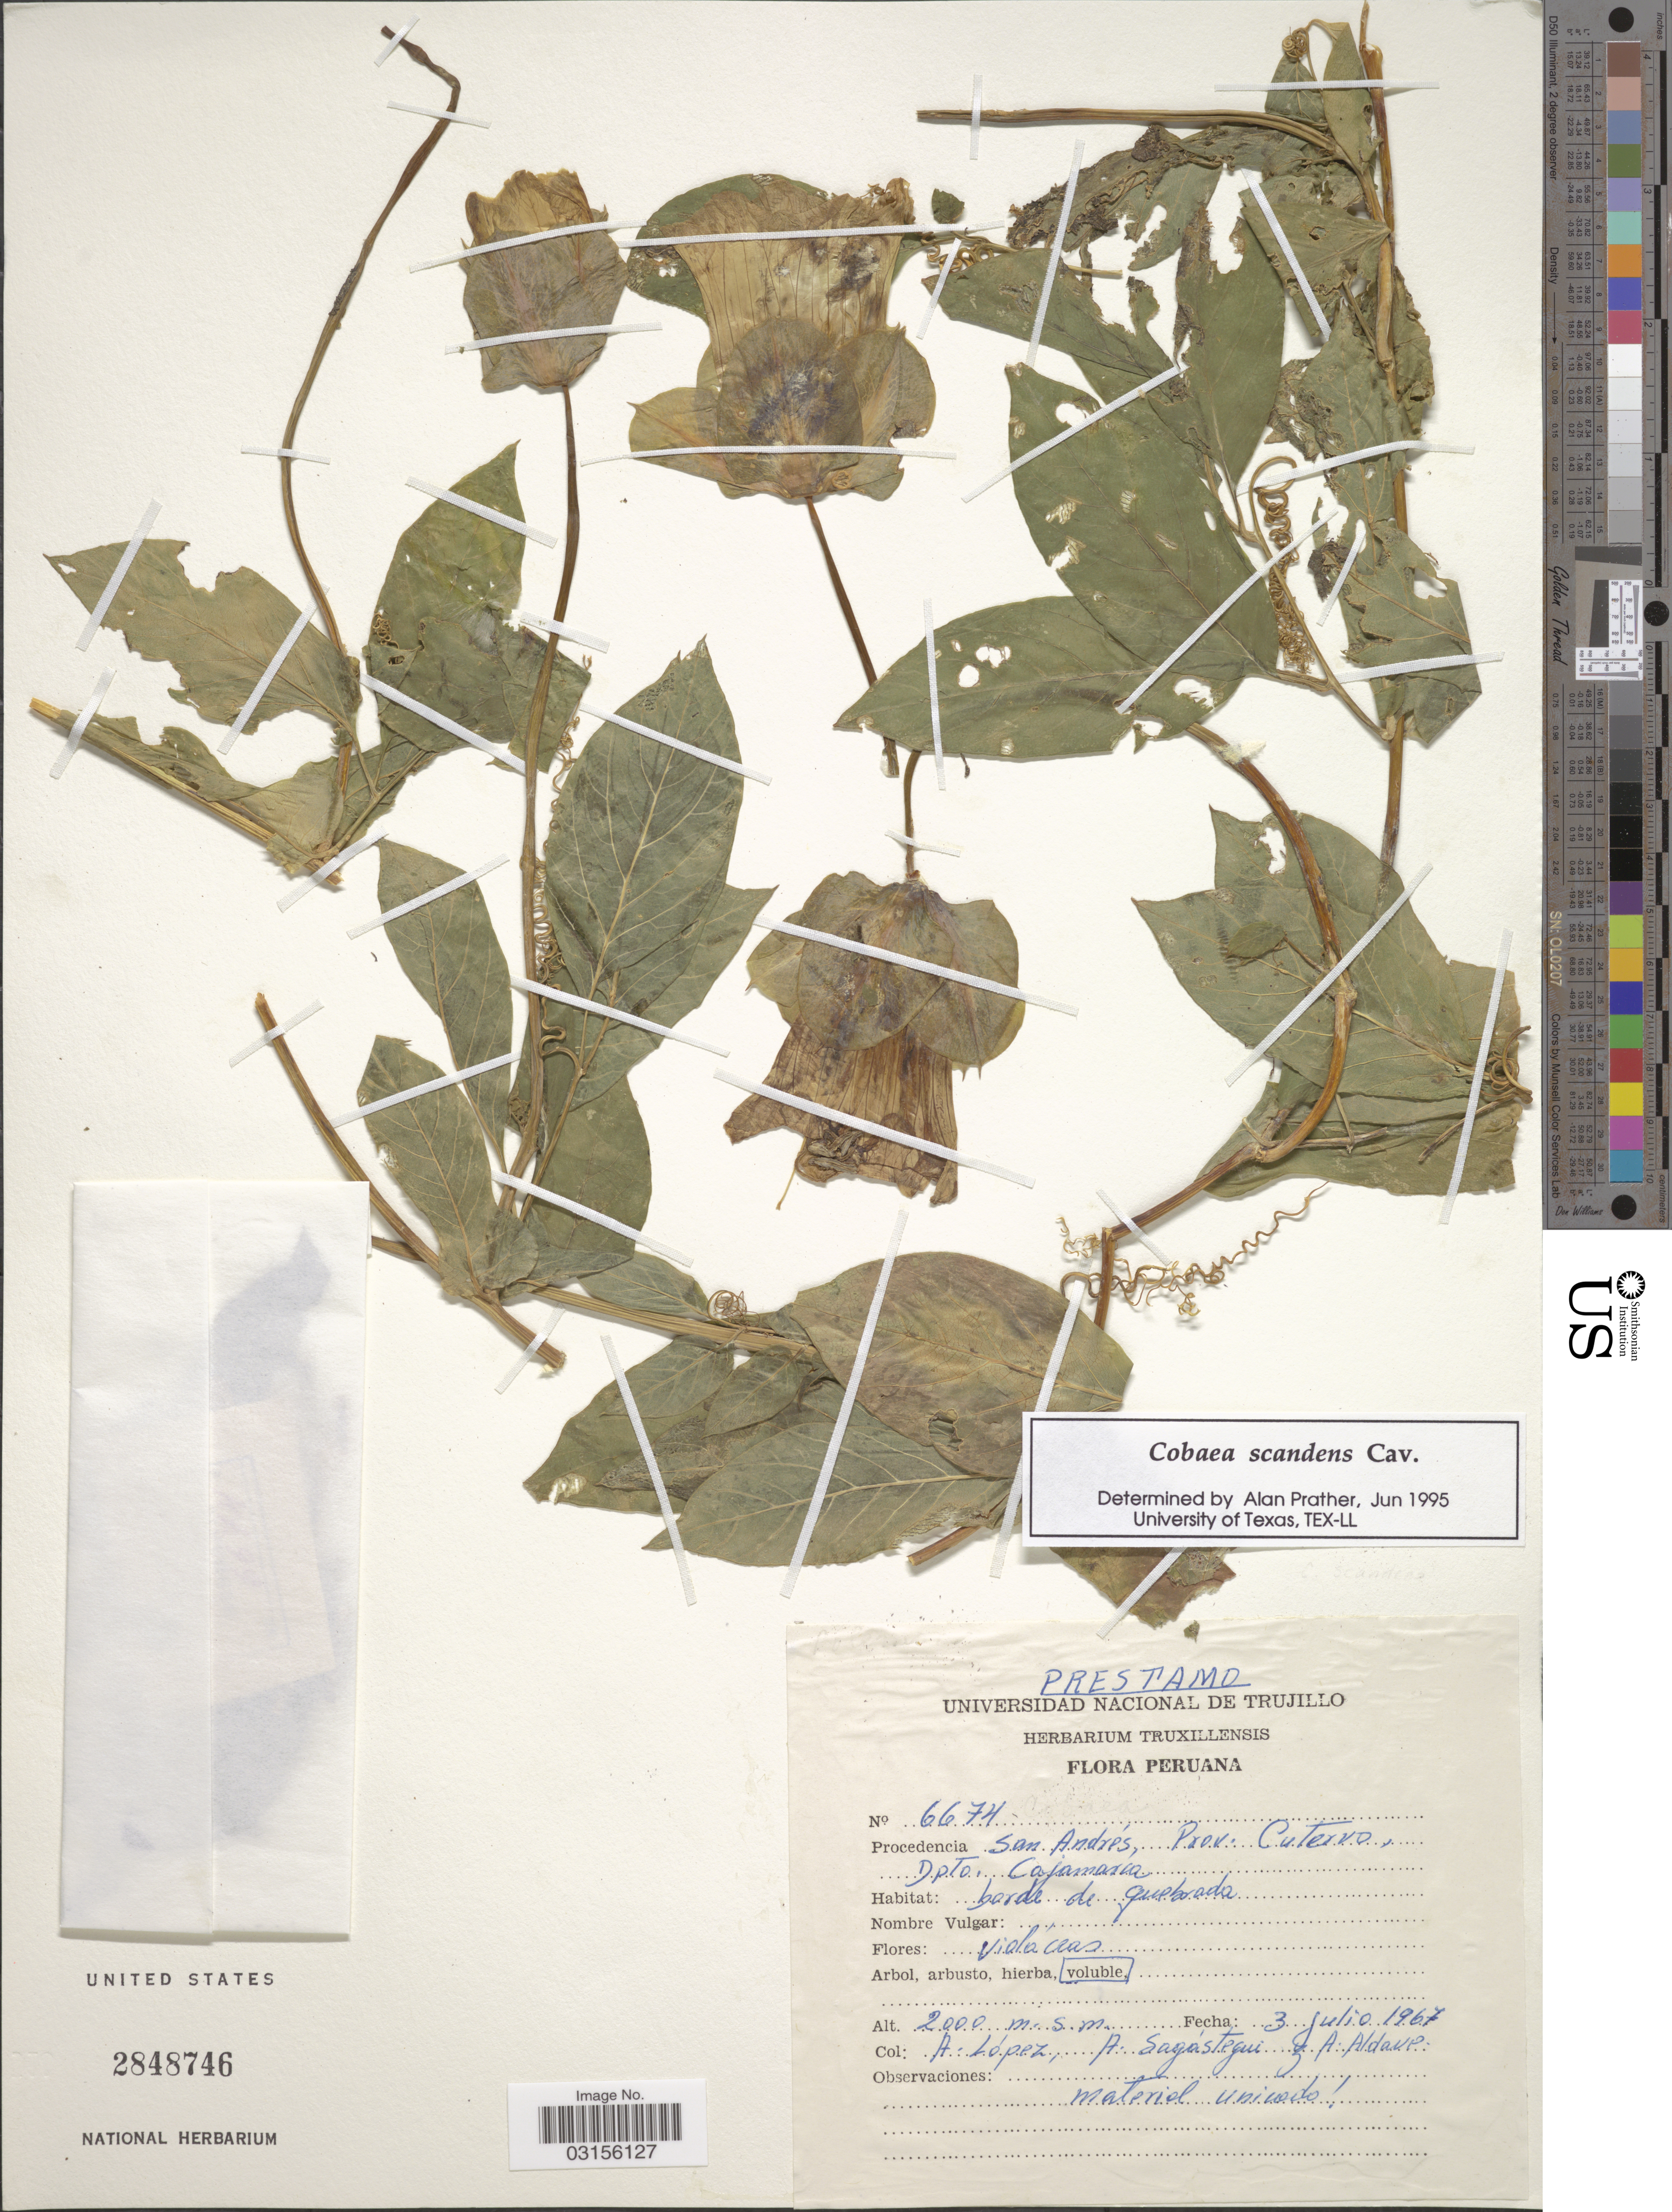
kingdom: Plantae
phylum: Tracheophyta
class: Magnoliopsida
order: Ericales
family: Polemoniaceae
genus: Cobaea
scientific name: Cobaea scandens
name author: Cav.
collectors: A. López, A. Sagastegui & A. Aldave P.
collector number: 6674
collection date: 1967-07-03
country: Peru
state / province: Cajamarca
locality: Procedencia San Andrés, Prov. Cutervo, Dpto. Cajamarca.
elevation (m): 2000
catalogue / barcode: US 2848746